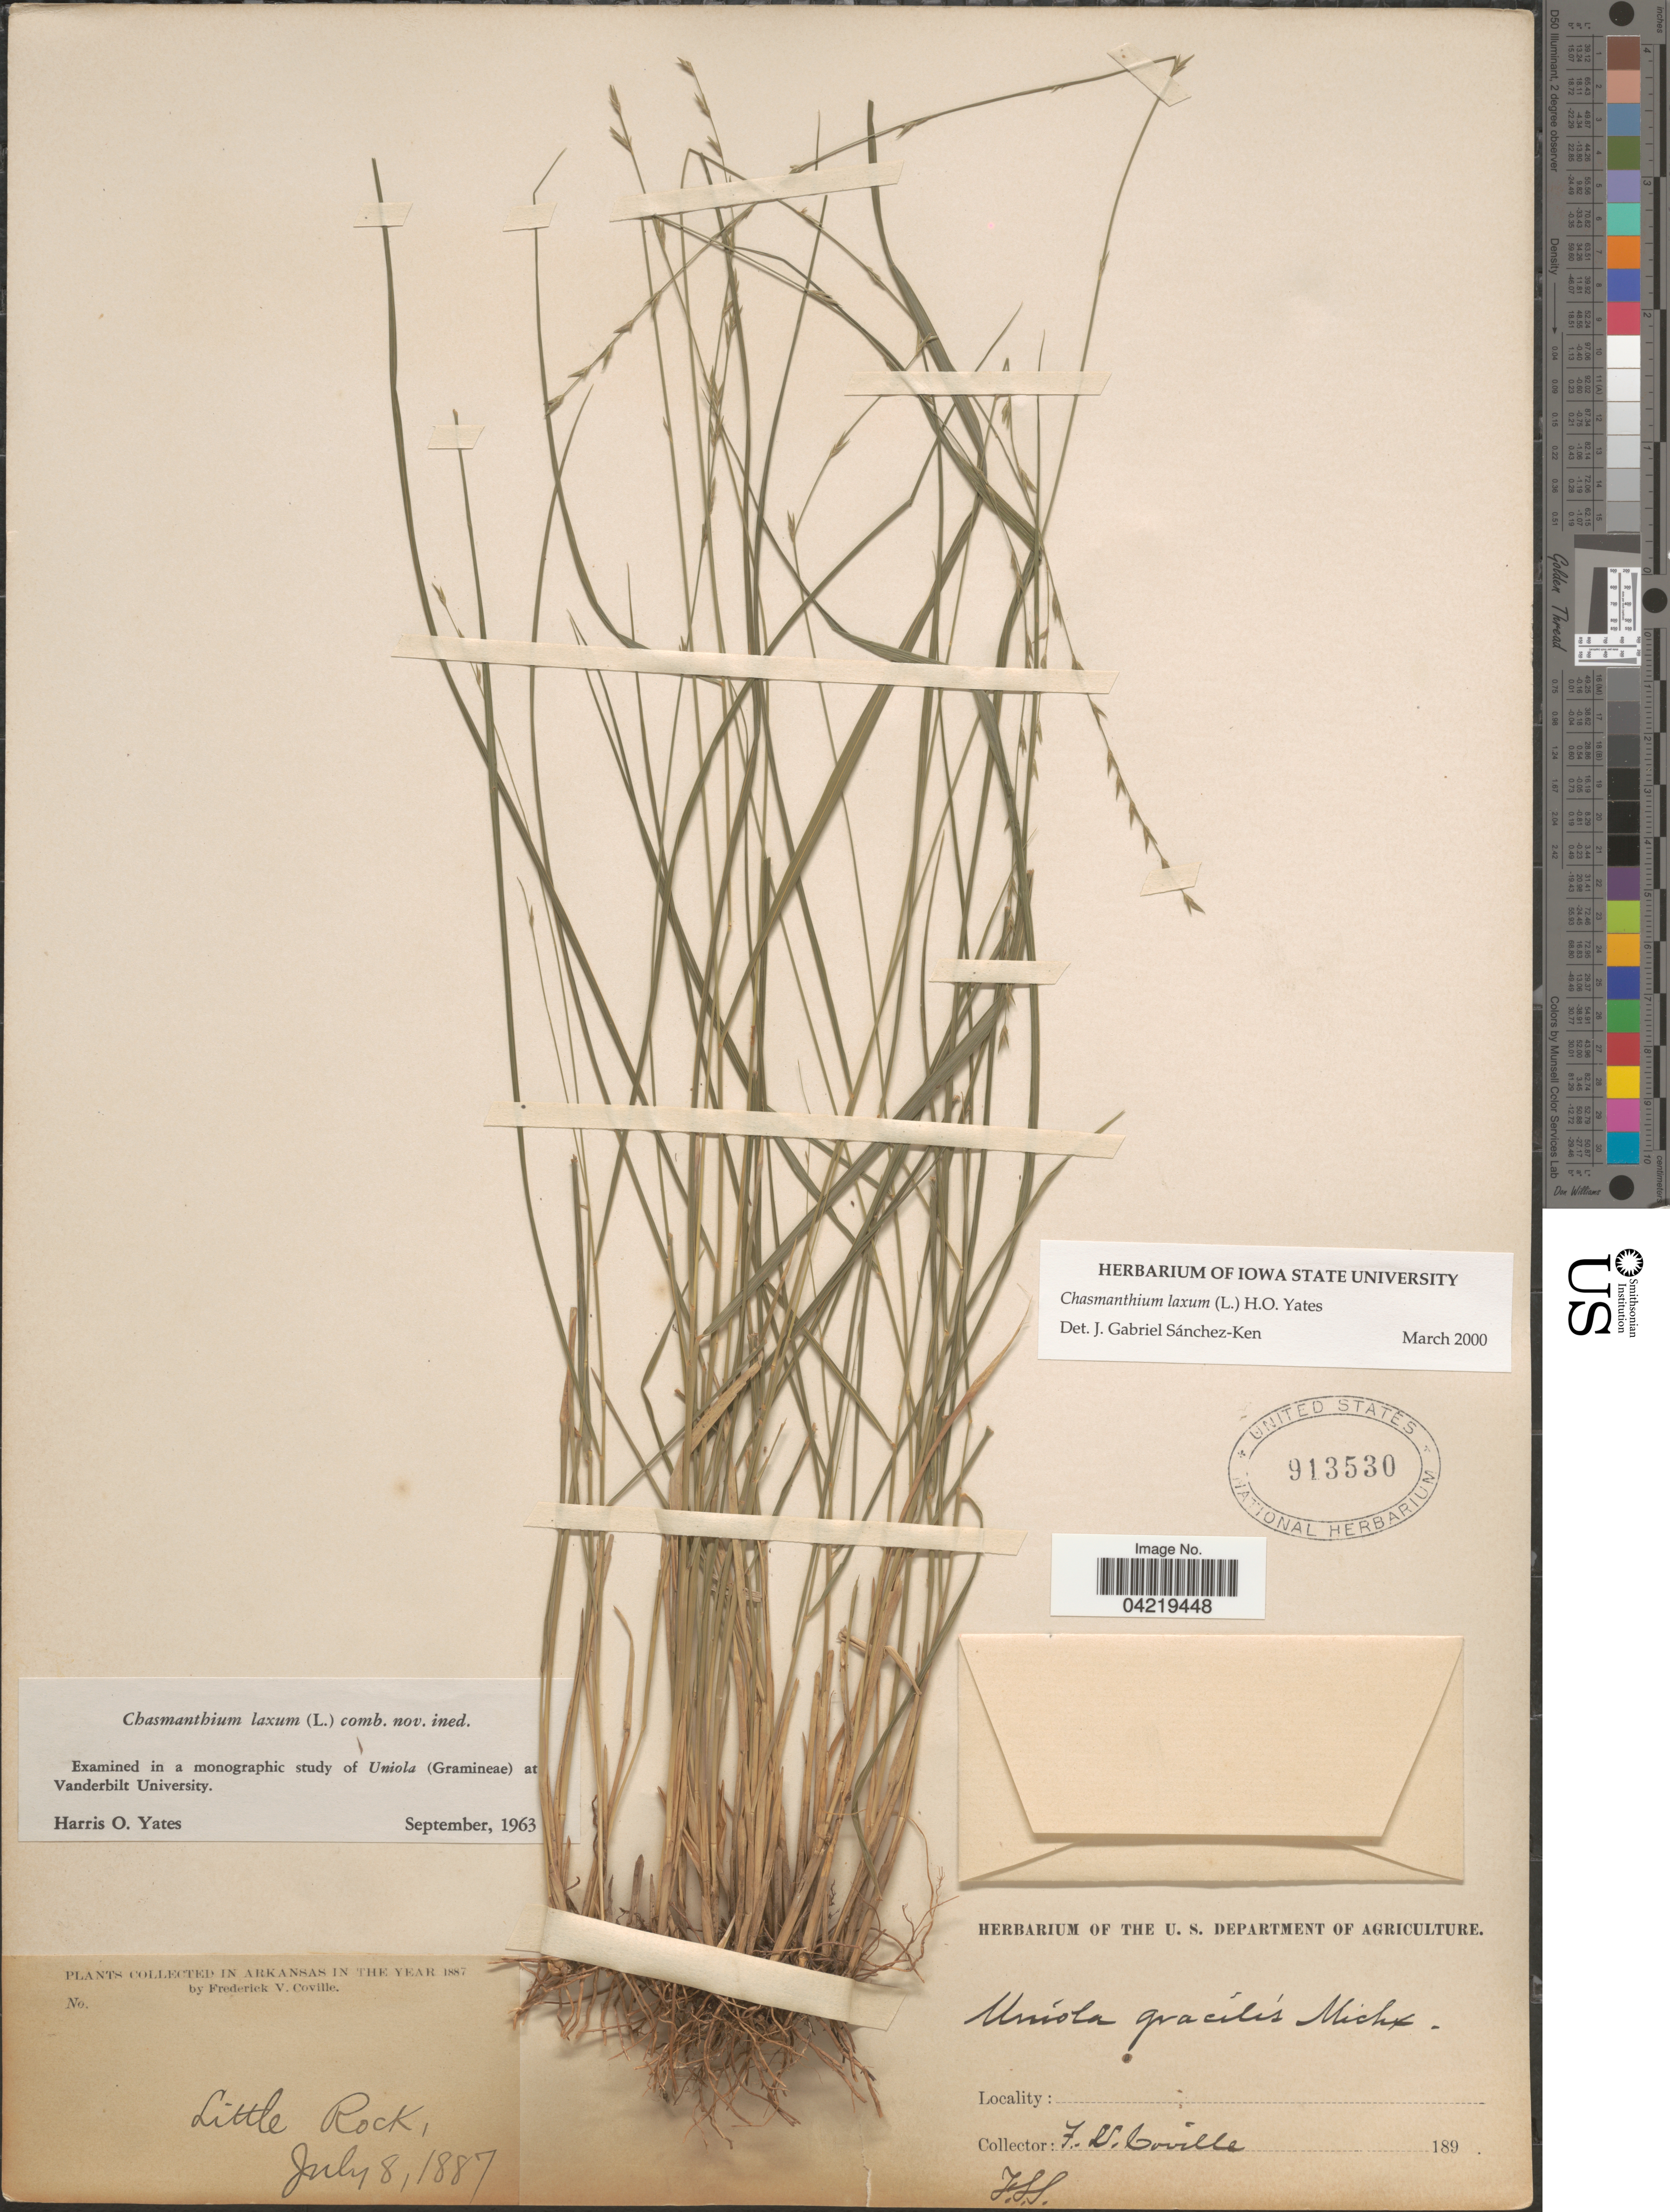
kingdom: Plantae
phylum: Tracheophyta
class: Liliopsida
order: Poales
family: Poaceae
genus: Chasmanthium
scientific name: Chasmanthium laxum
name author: (L.) H.O. Yates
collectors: F. V. Coville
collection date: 1887-07-08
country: United States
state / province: Arkansas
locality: Little Rock.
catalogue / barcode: US 913530